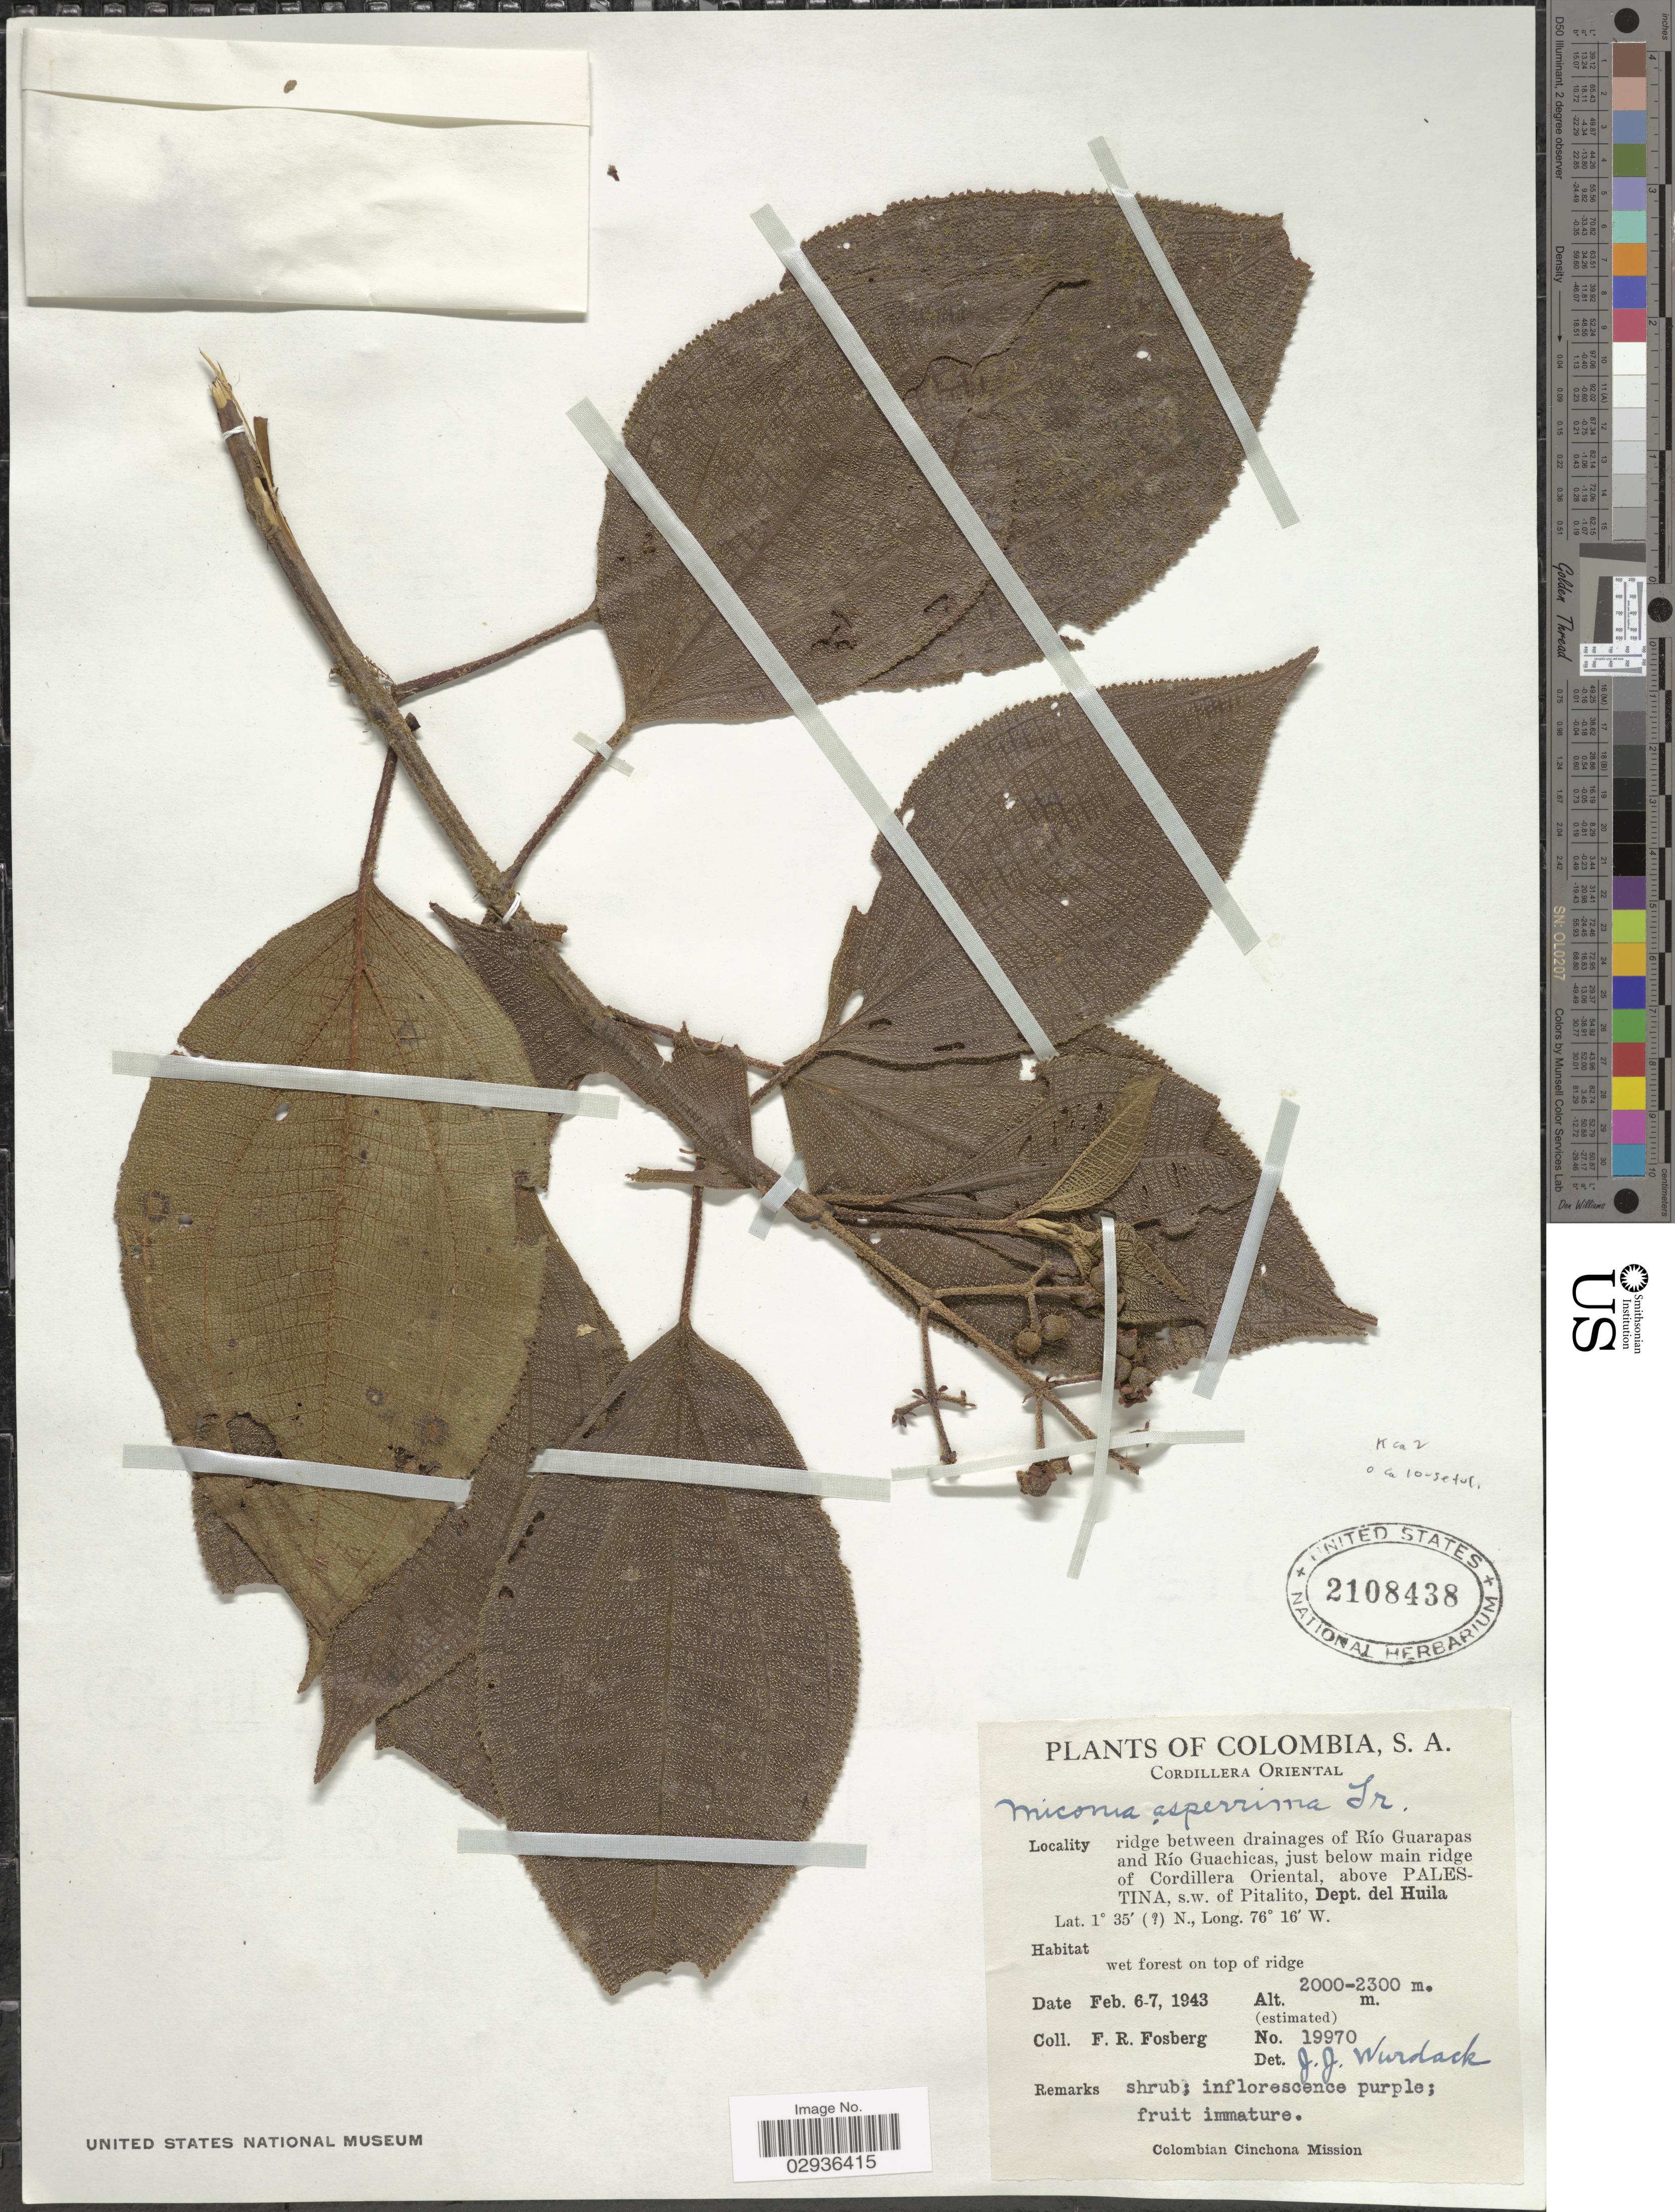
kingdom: Plantae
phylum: Tracheophyta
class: Magnoliopsida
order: Myrtales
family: Melastomataceae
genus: Miconia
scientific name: Miconia asperrima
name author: Triana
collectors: F. R. Fosberg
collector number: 19970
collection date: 1942-02-06/1943-02-07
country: Colombia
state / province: Huila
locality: Cordillera Oriental, ridge between drainages of Río Guarapas and Río Guachicas, just below main ridge of Cordillera Oriental, above Palestina, s.w. of Pitalito, Dept. del Huila.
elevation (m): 2000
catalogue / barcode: US 2108438